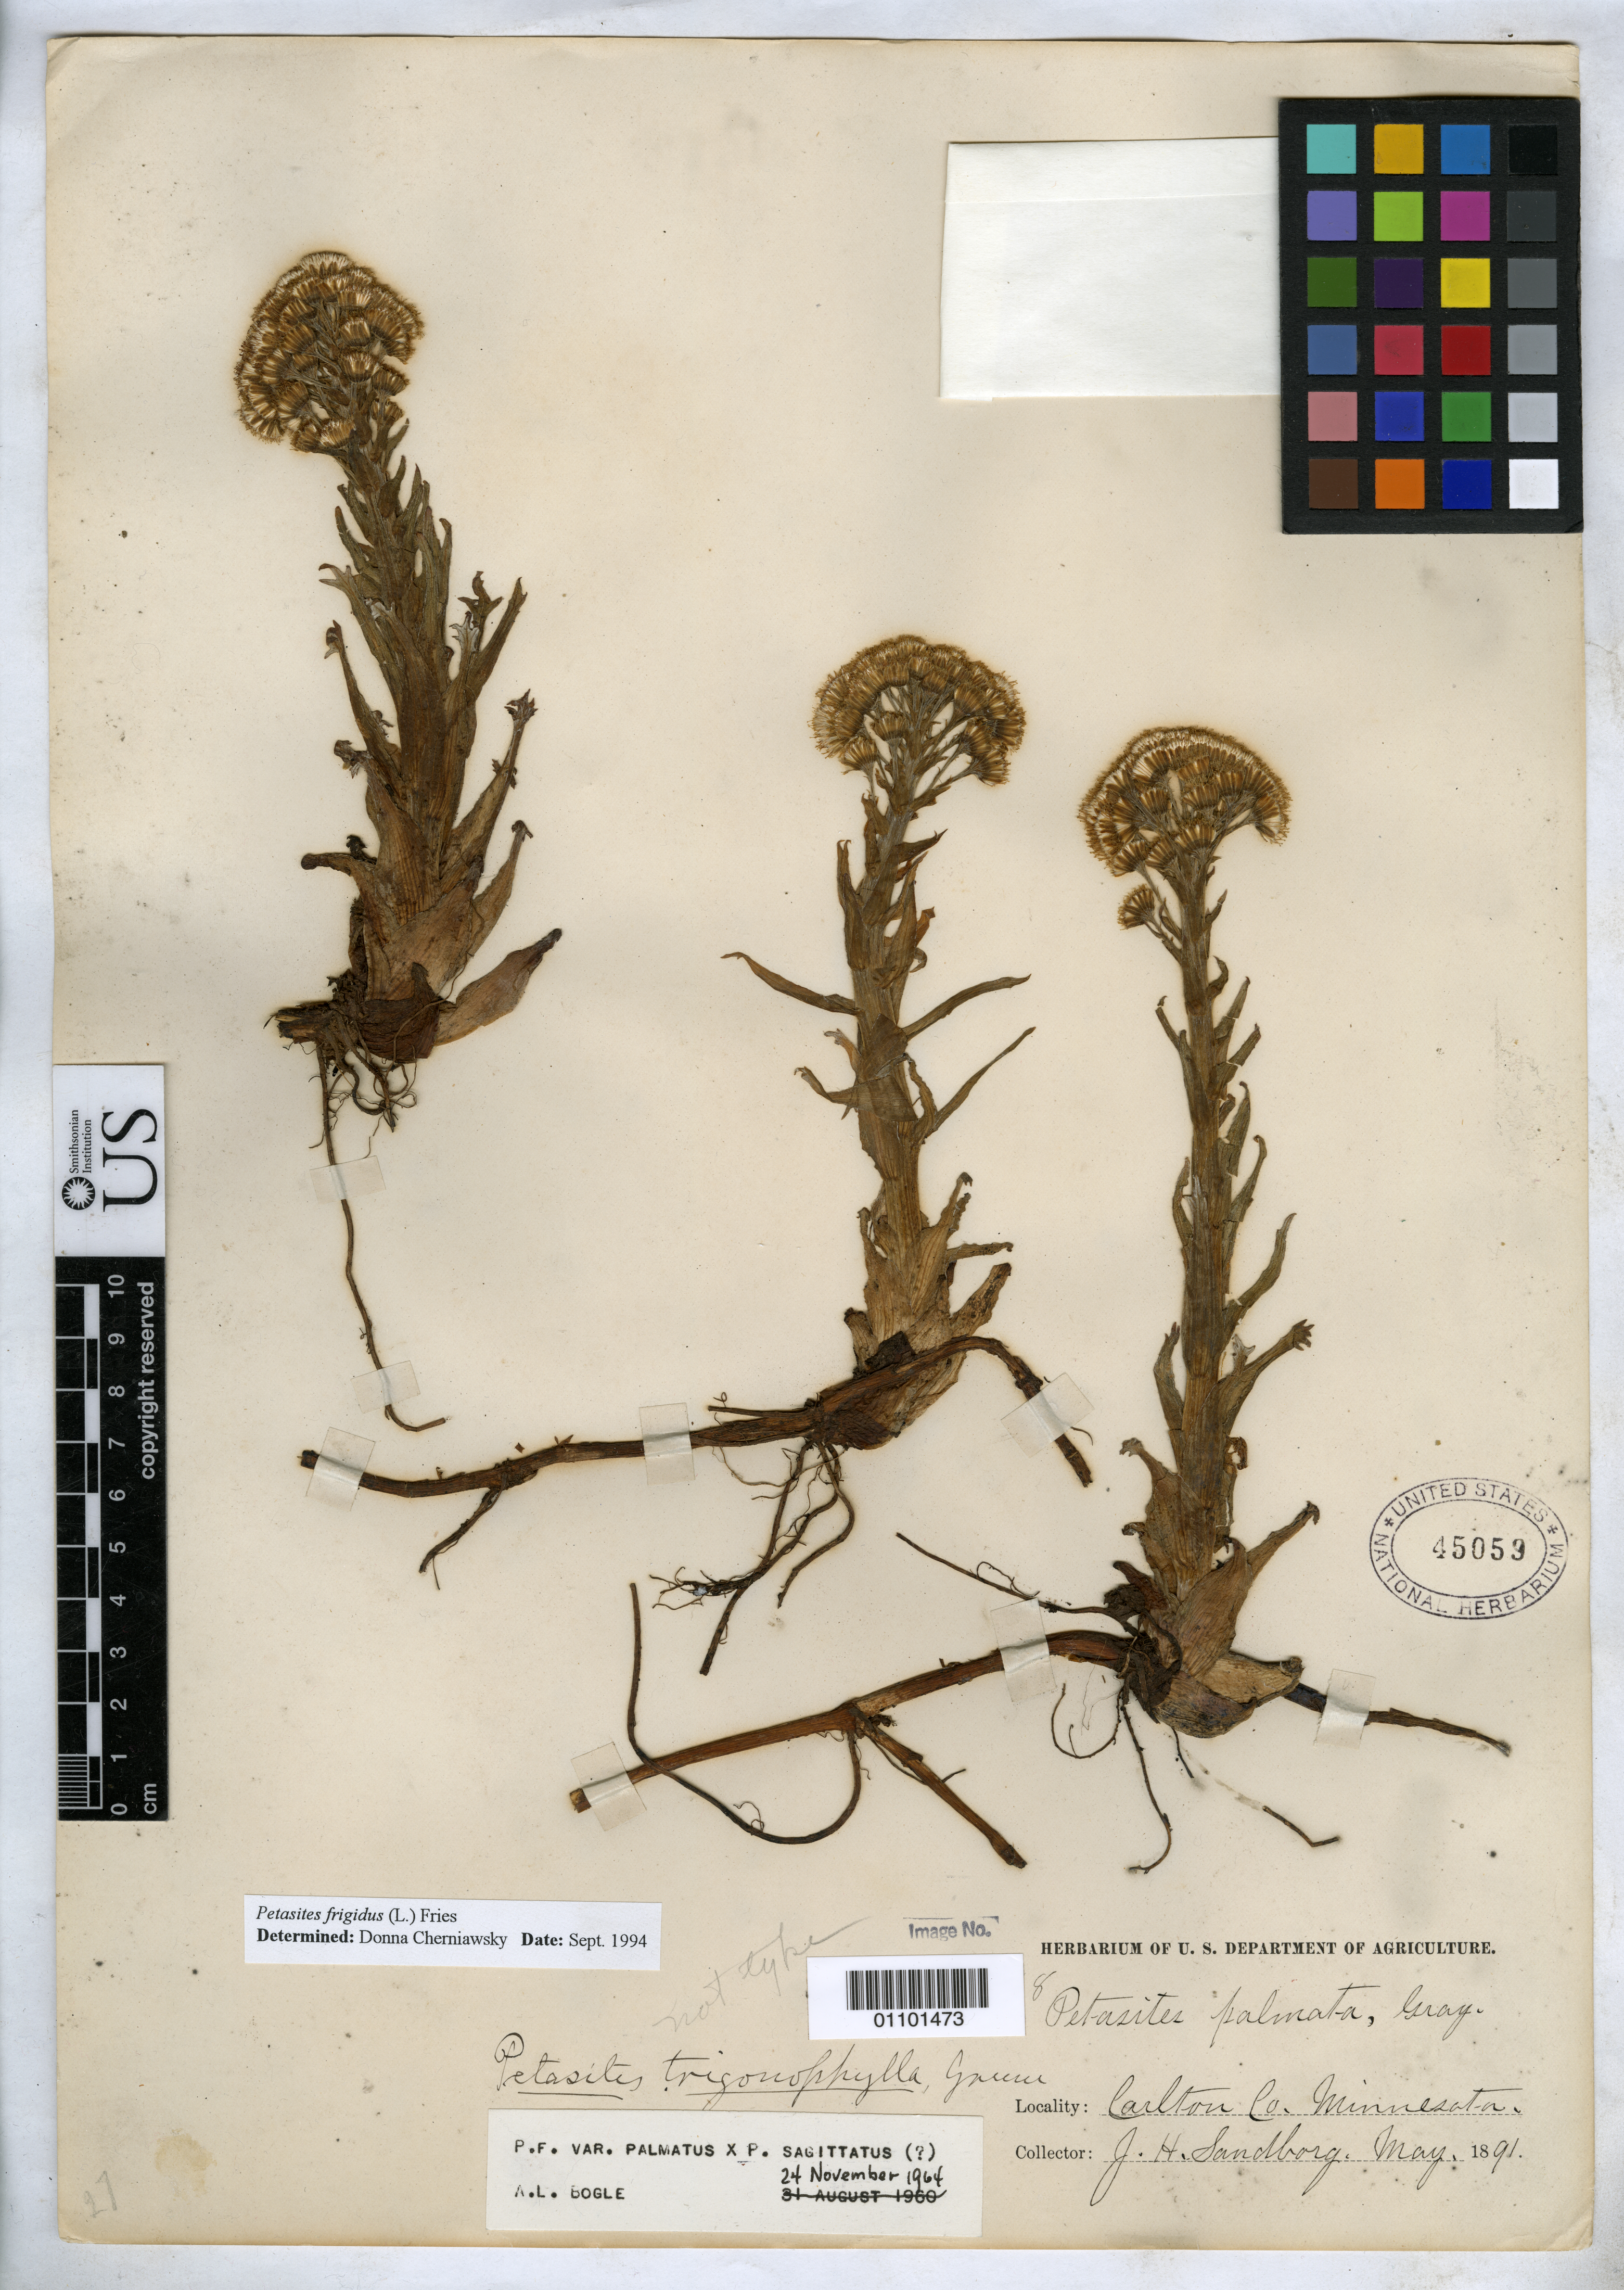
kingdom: Plantae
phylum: Tracheophyta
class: Magnoliopsida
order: Asterales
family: Asteraceae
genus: Petasites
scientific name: Petasites trigonophyllus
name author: Greene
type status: Syntype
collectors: J. H. Sandberg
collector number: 8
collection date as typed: May 1891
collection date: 1891-05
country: United States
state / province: Minnesota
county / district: Carlton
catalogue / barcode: US 45059